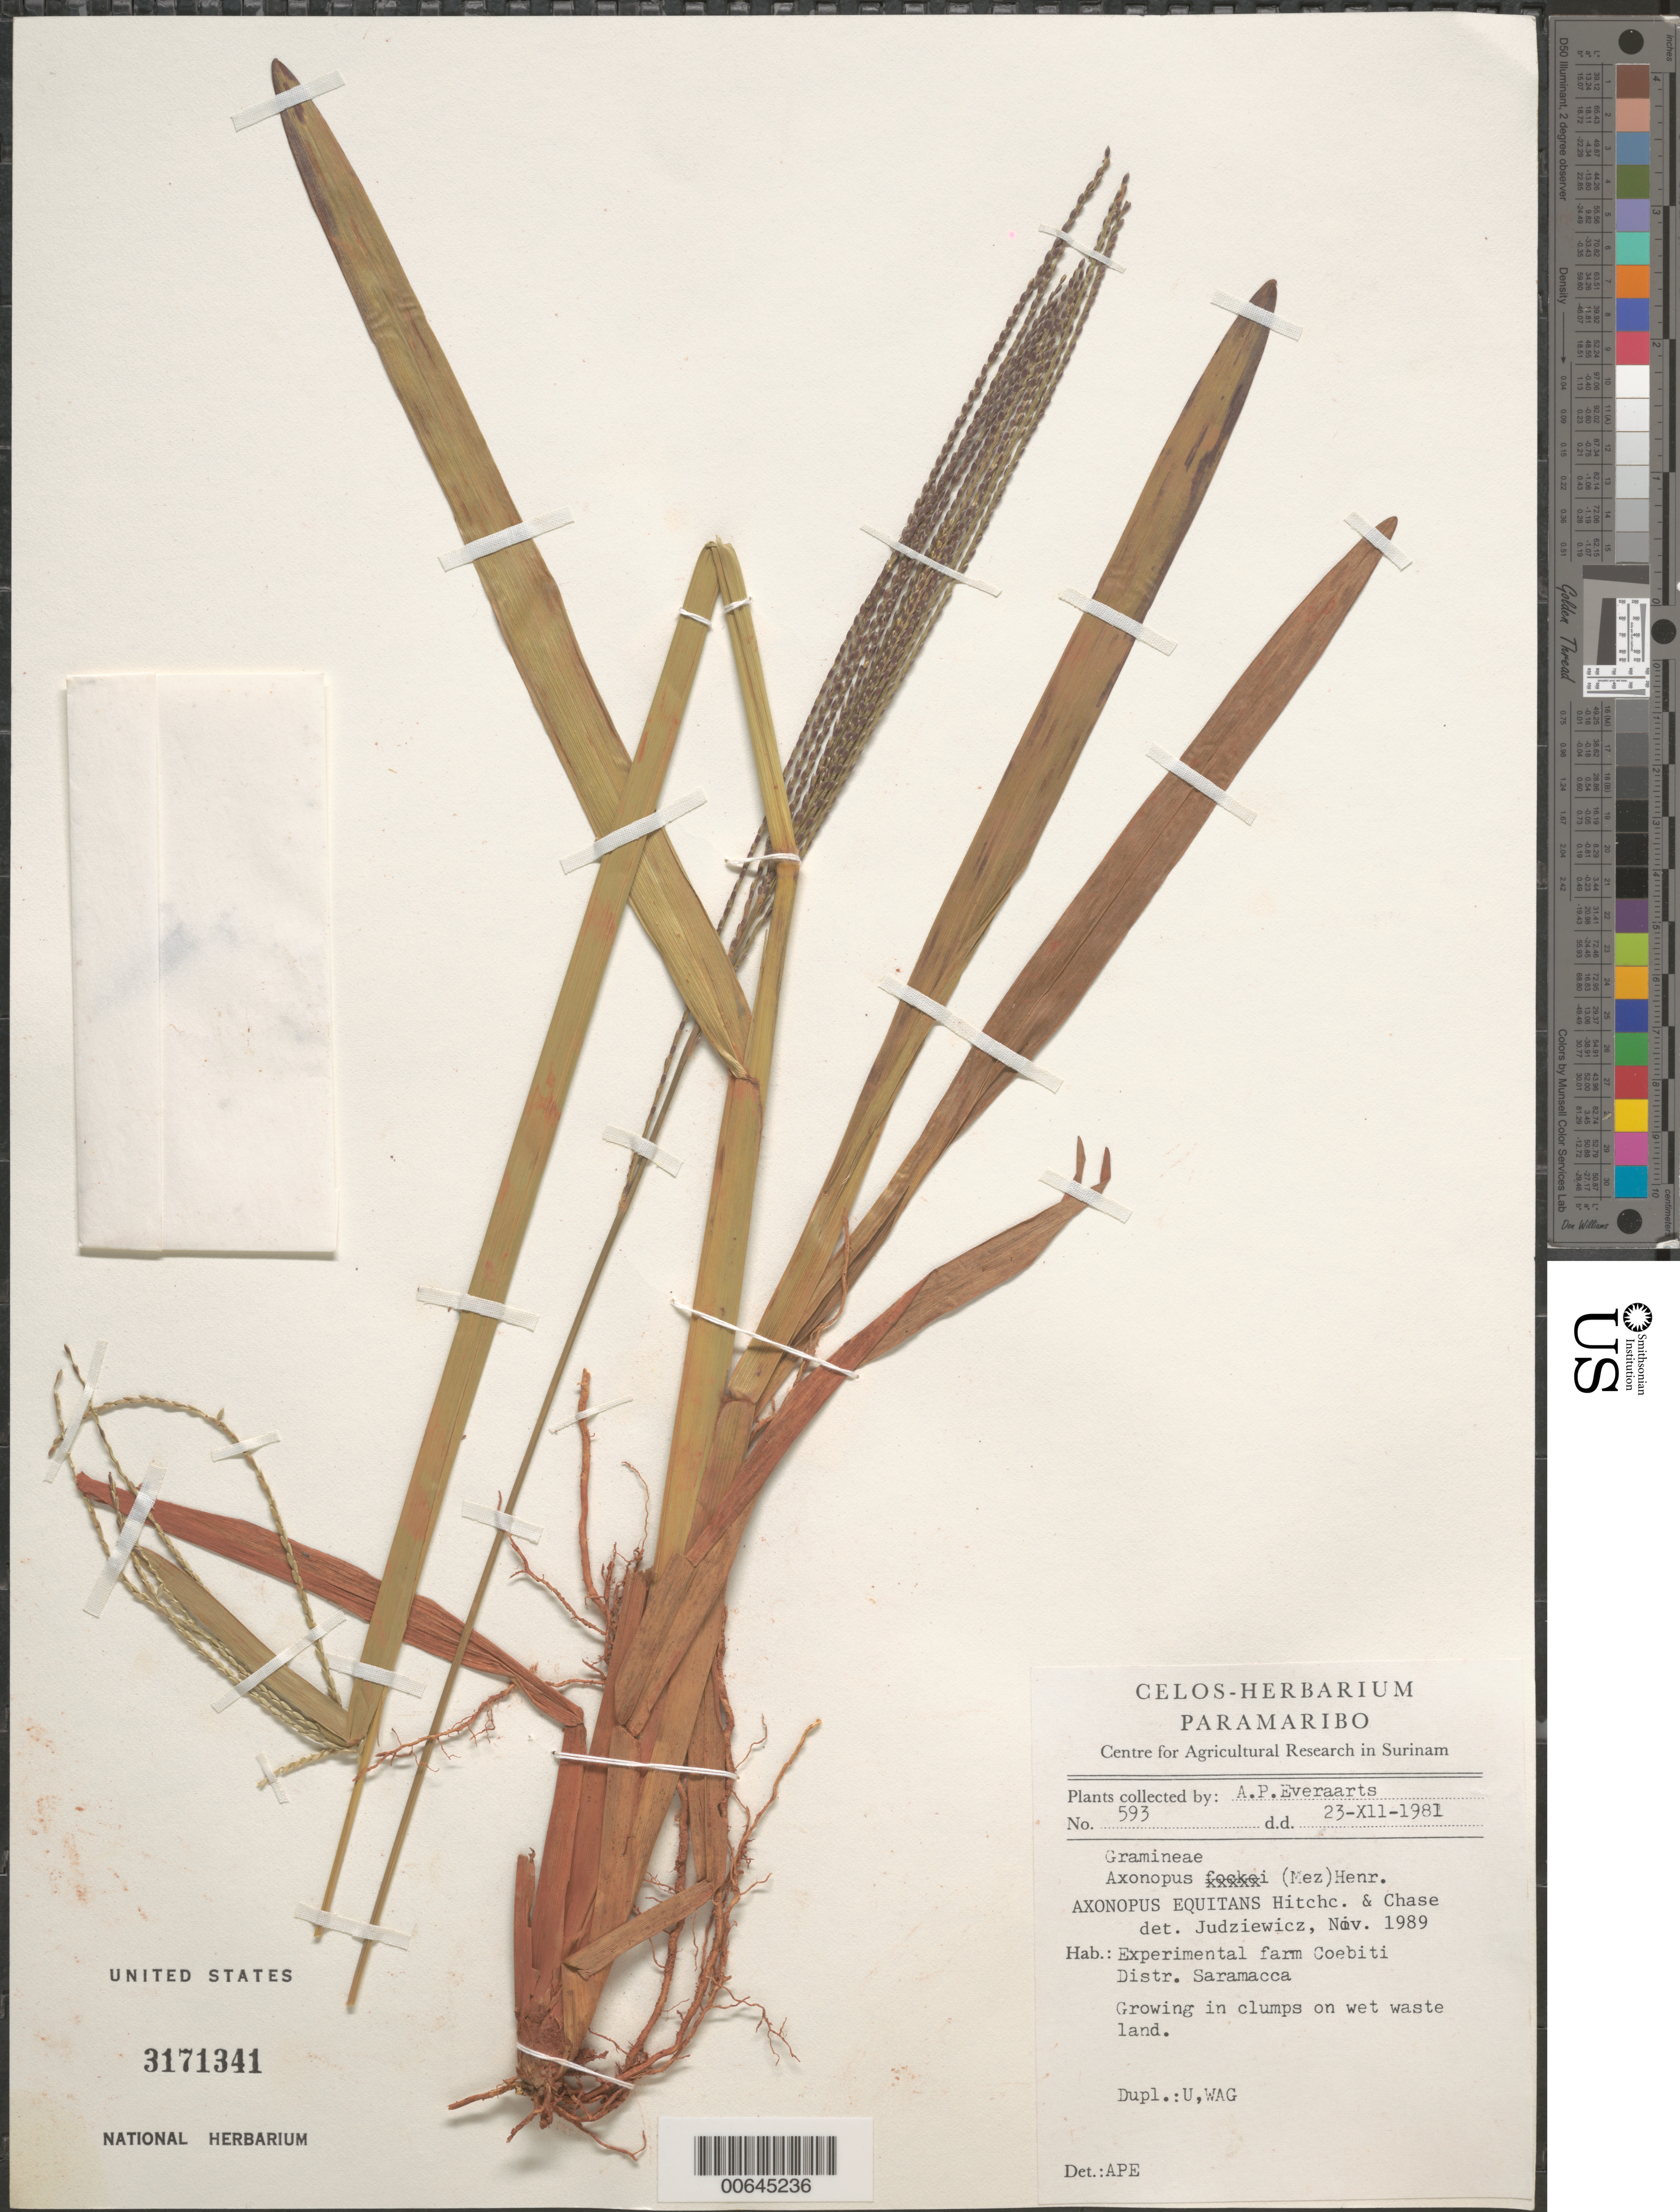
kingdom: Plantae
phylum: Tracheophyta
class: Liliopsida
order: Poales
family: Poaceae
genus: Axonopus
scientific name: Axonopus equitans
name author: Hitchc. & Chase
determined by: Judziewicz, E. J.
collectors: A. Everaarts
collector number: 593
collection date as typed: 23-Dec-81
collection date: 1981-12-23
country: Suriname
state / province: Saramacca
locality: Coebiti Experimental Farm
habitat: Growing in clumps on wet waste land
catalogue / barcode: US 3171341